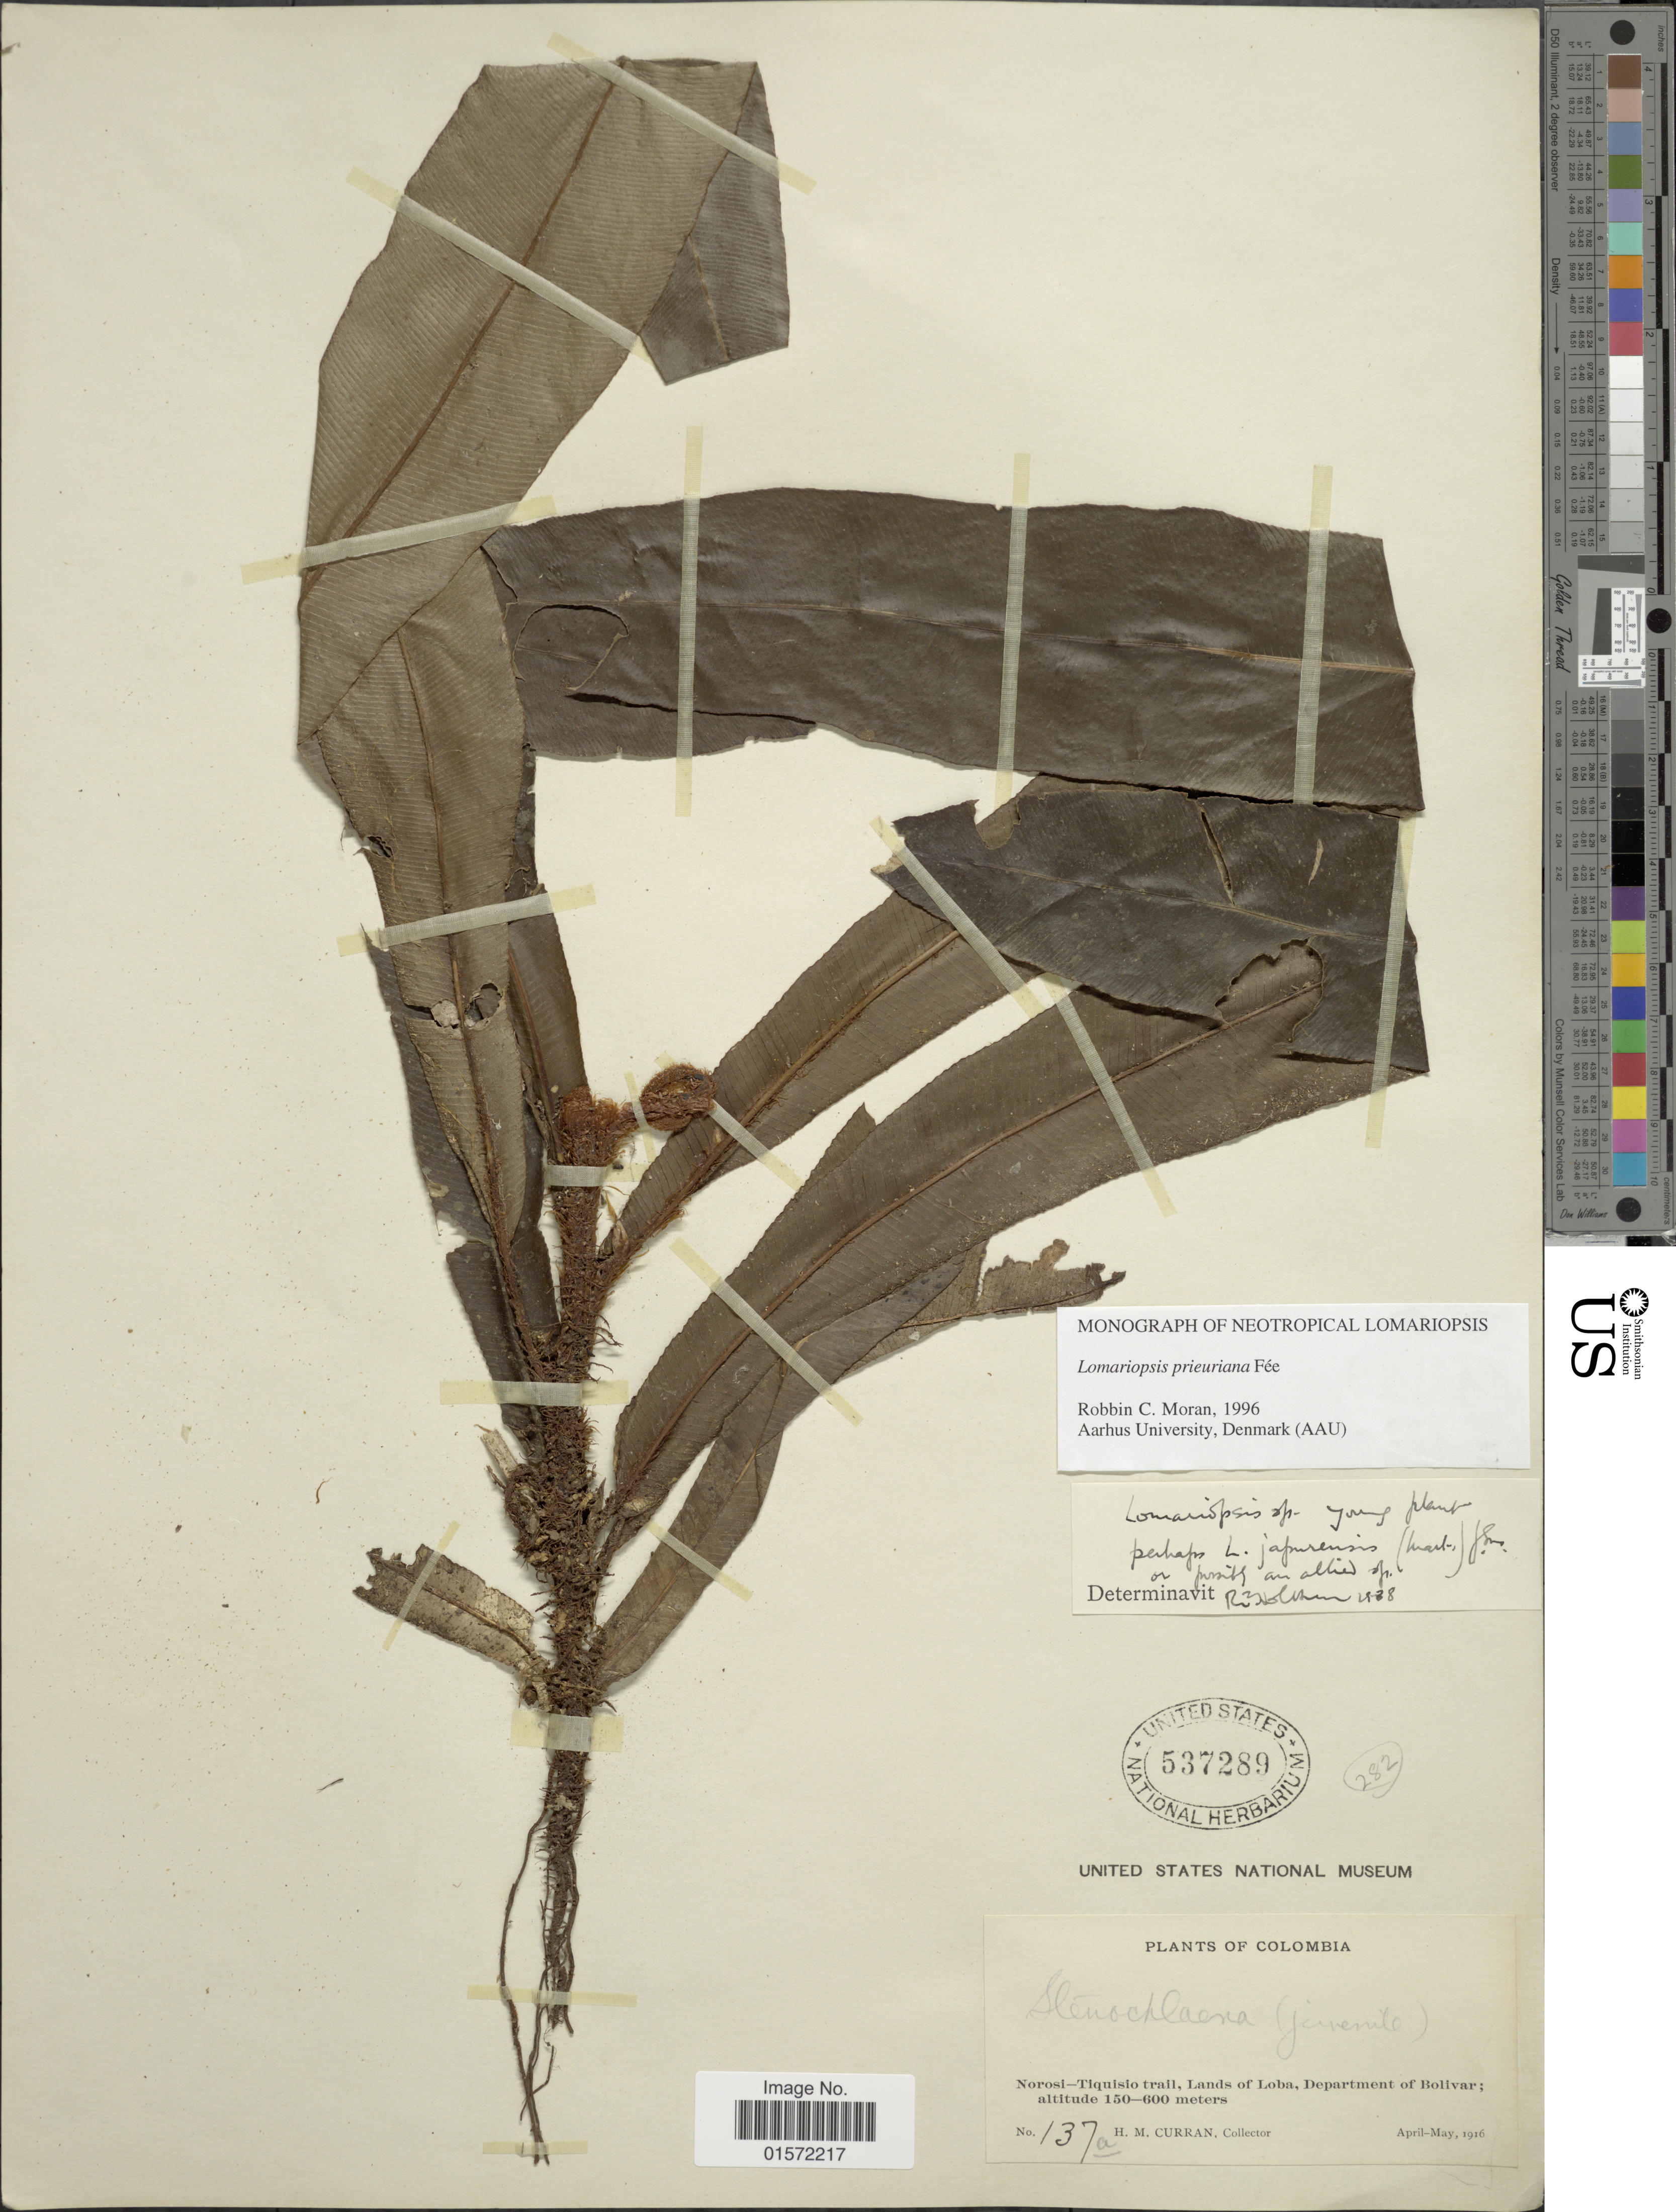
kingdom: Plantae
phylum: Tracheophyta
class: Polypodiopsida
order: Polypodiales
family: Lomariopsidaceae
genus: Lomariopsis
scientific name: Lomariopsis prieuriana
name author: Fée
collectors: H. M. Curran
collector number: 137a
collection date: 1916-04/1916-05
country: Colombia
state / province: Bolívar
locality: Norosi-Tiquisio trail, Lands of Loba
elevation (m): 150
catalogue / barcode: US 537289